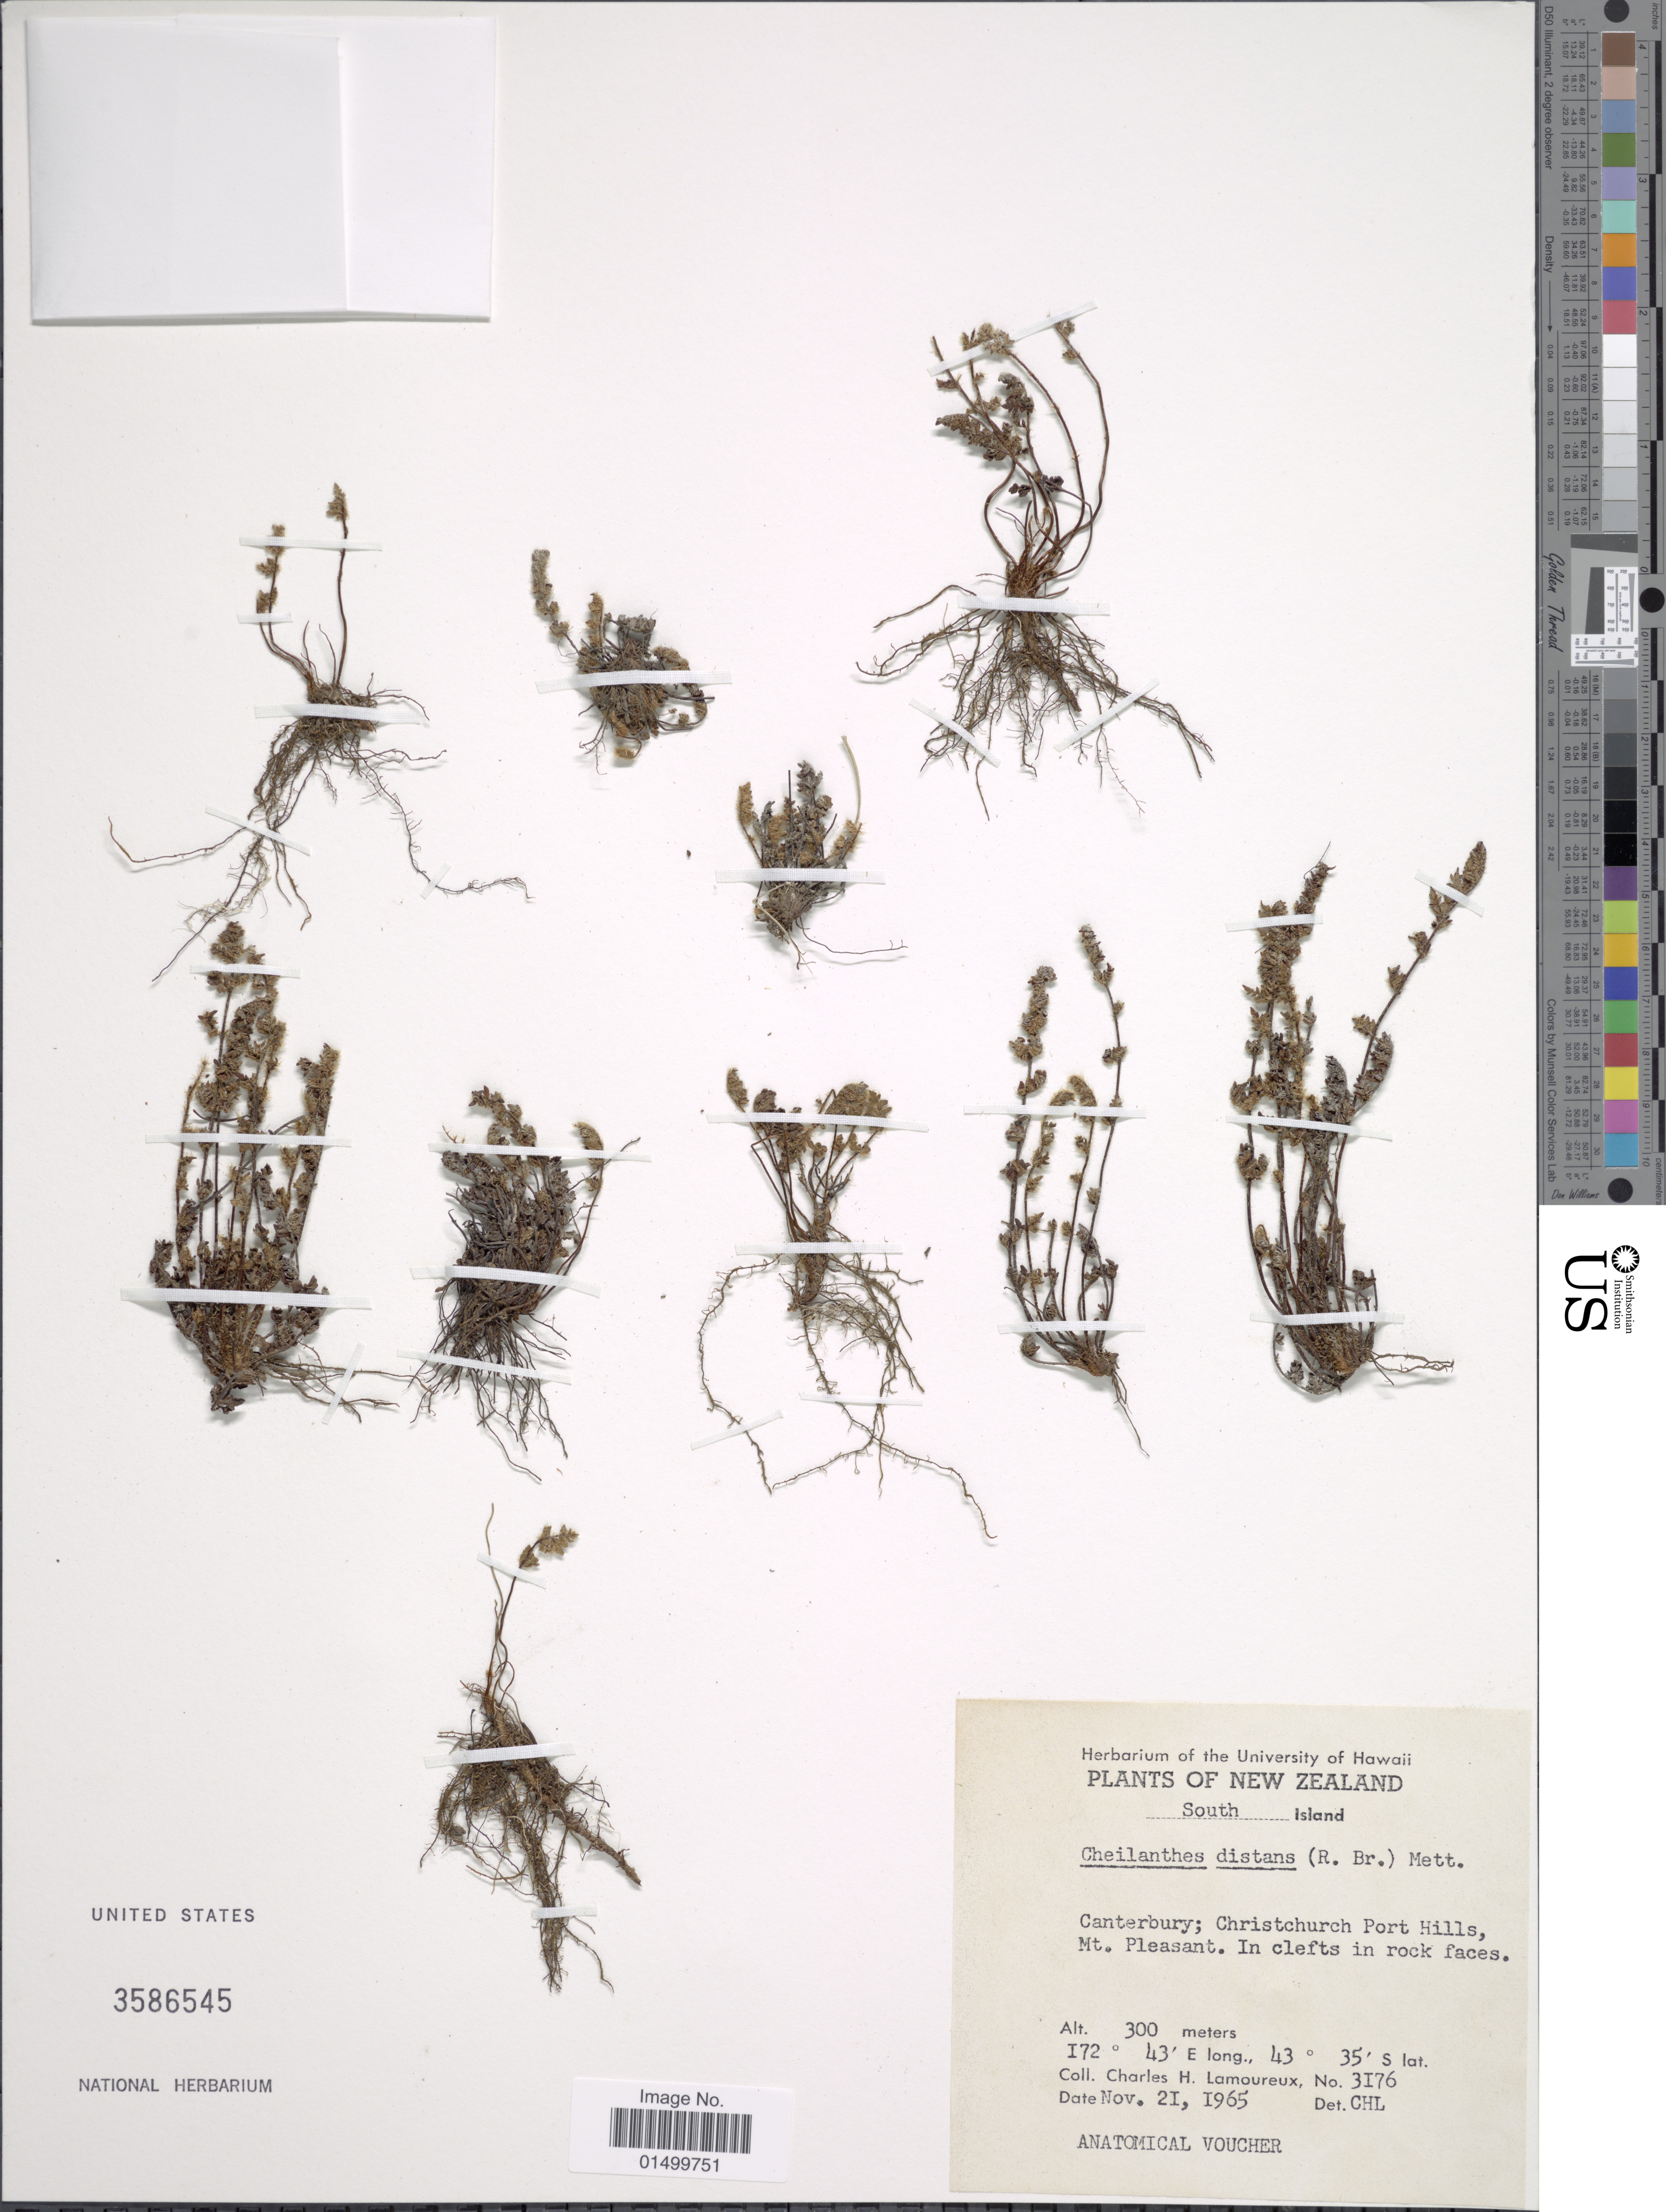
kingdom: Plantae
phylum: Tracheophyta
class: Polypodiopsida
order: Polypodiales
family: Pteridaceae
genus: Cheilanthes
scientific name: Cheilanthes distans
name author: Mett.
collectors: C. H. Lamoureux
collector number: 3176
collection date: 1965-11-21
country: New Zealand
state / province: Canterbury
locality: Christchurch Port Hills, Mt. Pleasant, South Island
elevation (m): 300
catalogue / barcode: US 3586545